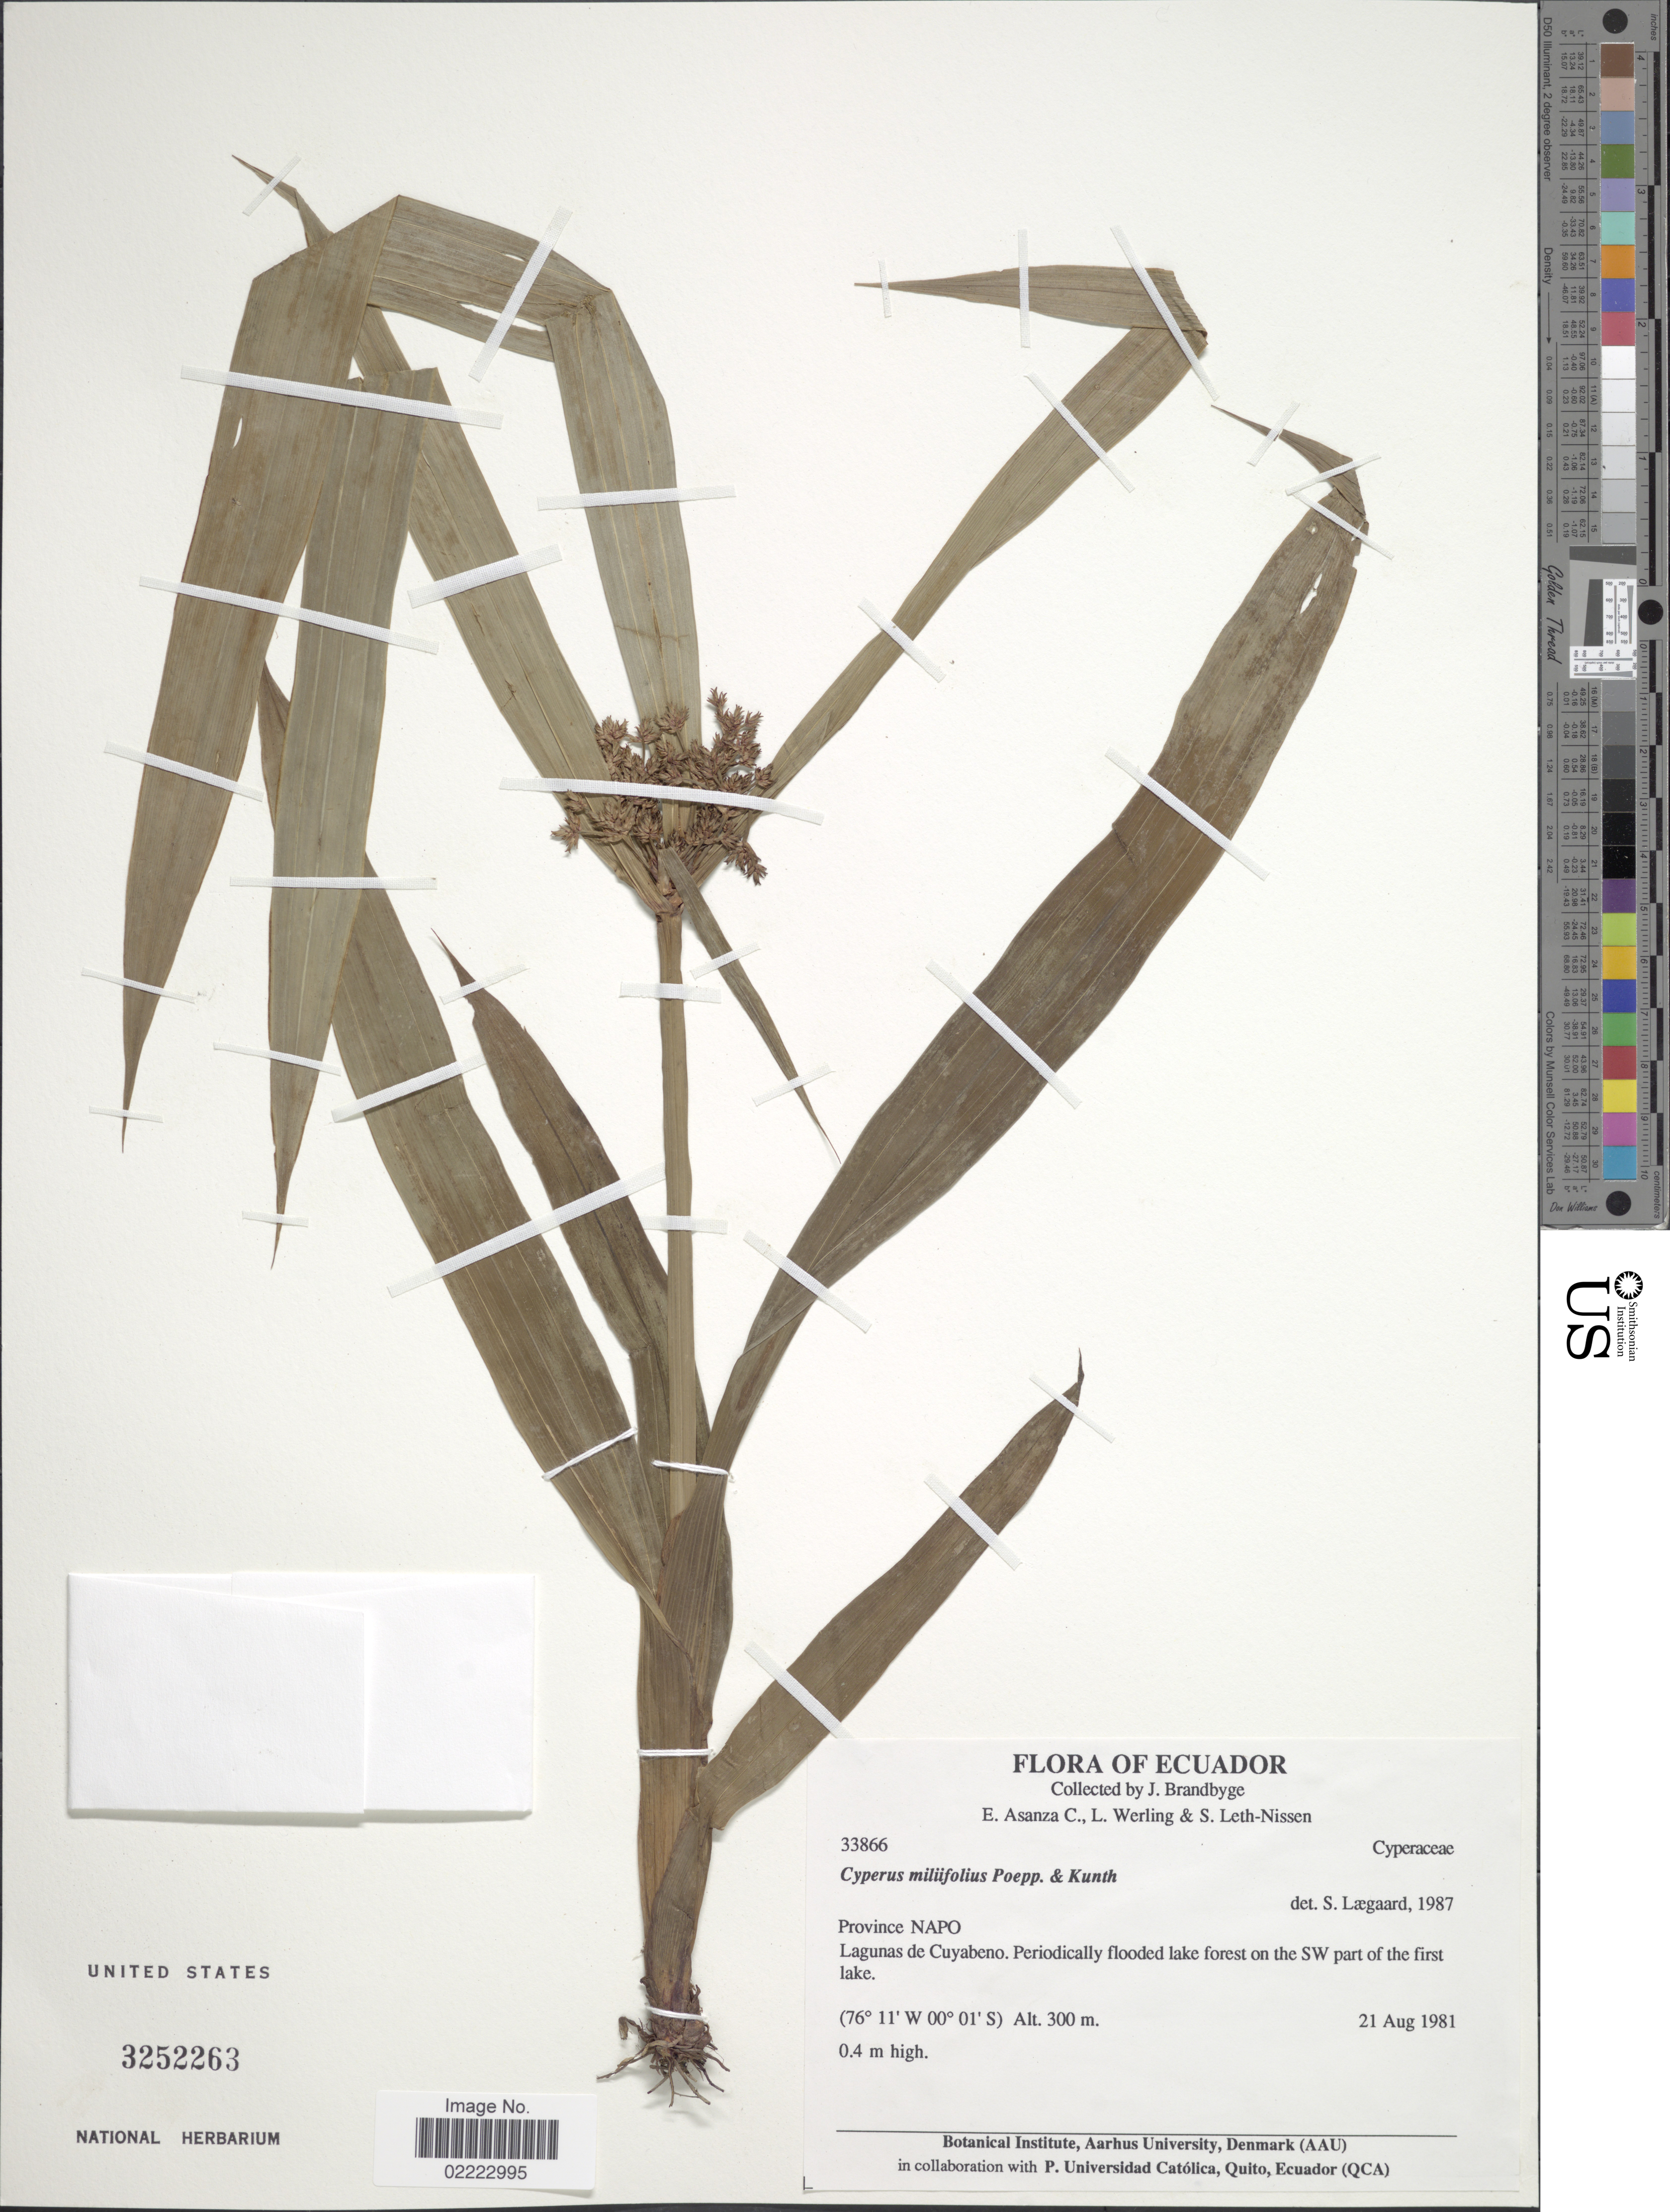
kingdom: Plantae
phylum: Tracheophyta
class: Liliopsida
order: Poales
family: Cyperaceae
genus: Cyperus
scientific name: Cyperus miliifolius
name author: Poepp. & Kunth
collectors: J. Brandbyge, E. Asanza C., L. Werling & S. Leth-Nissen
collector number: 33866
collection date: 1981-08-21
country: Ecuador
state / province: Napo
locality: Province Napo. Lagunas de Cuyabeno. Periodically flooded lake on the SW part of the first lake.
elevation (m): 300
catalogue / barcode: US 3252263